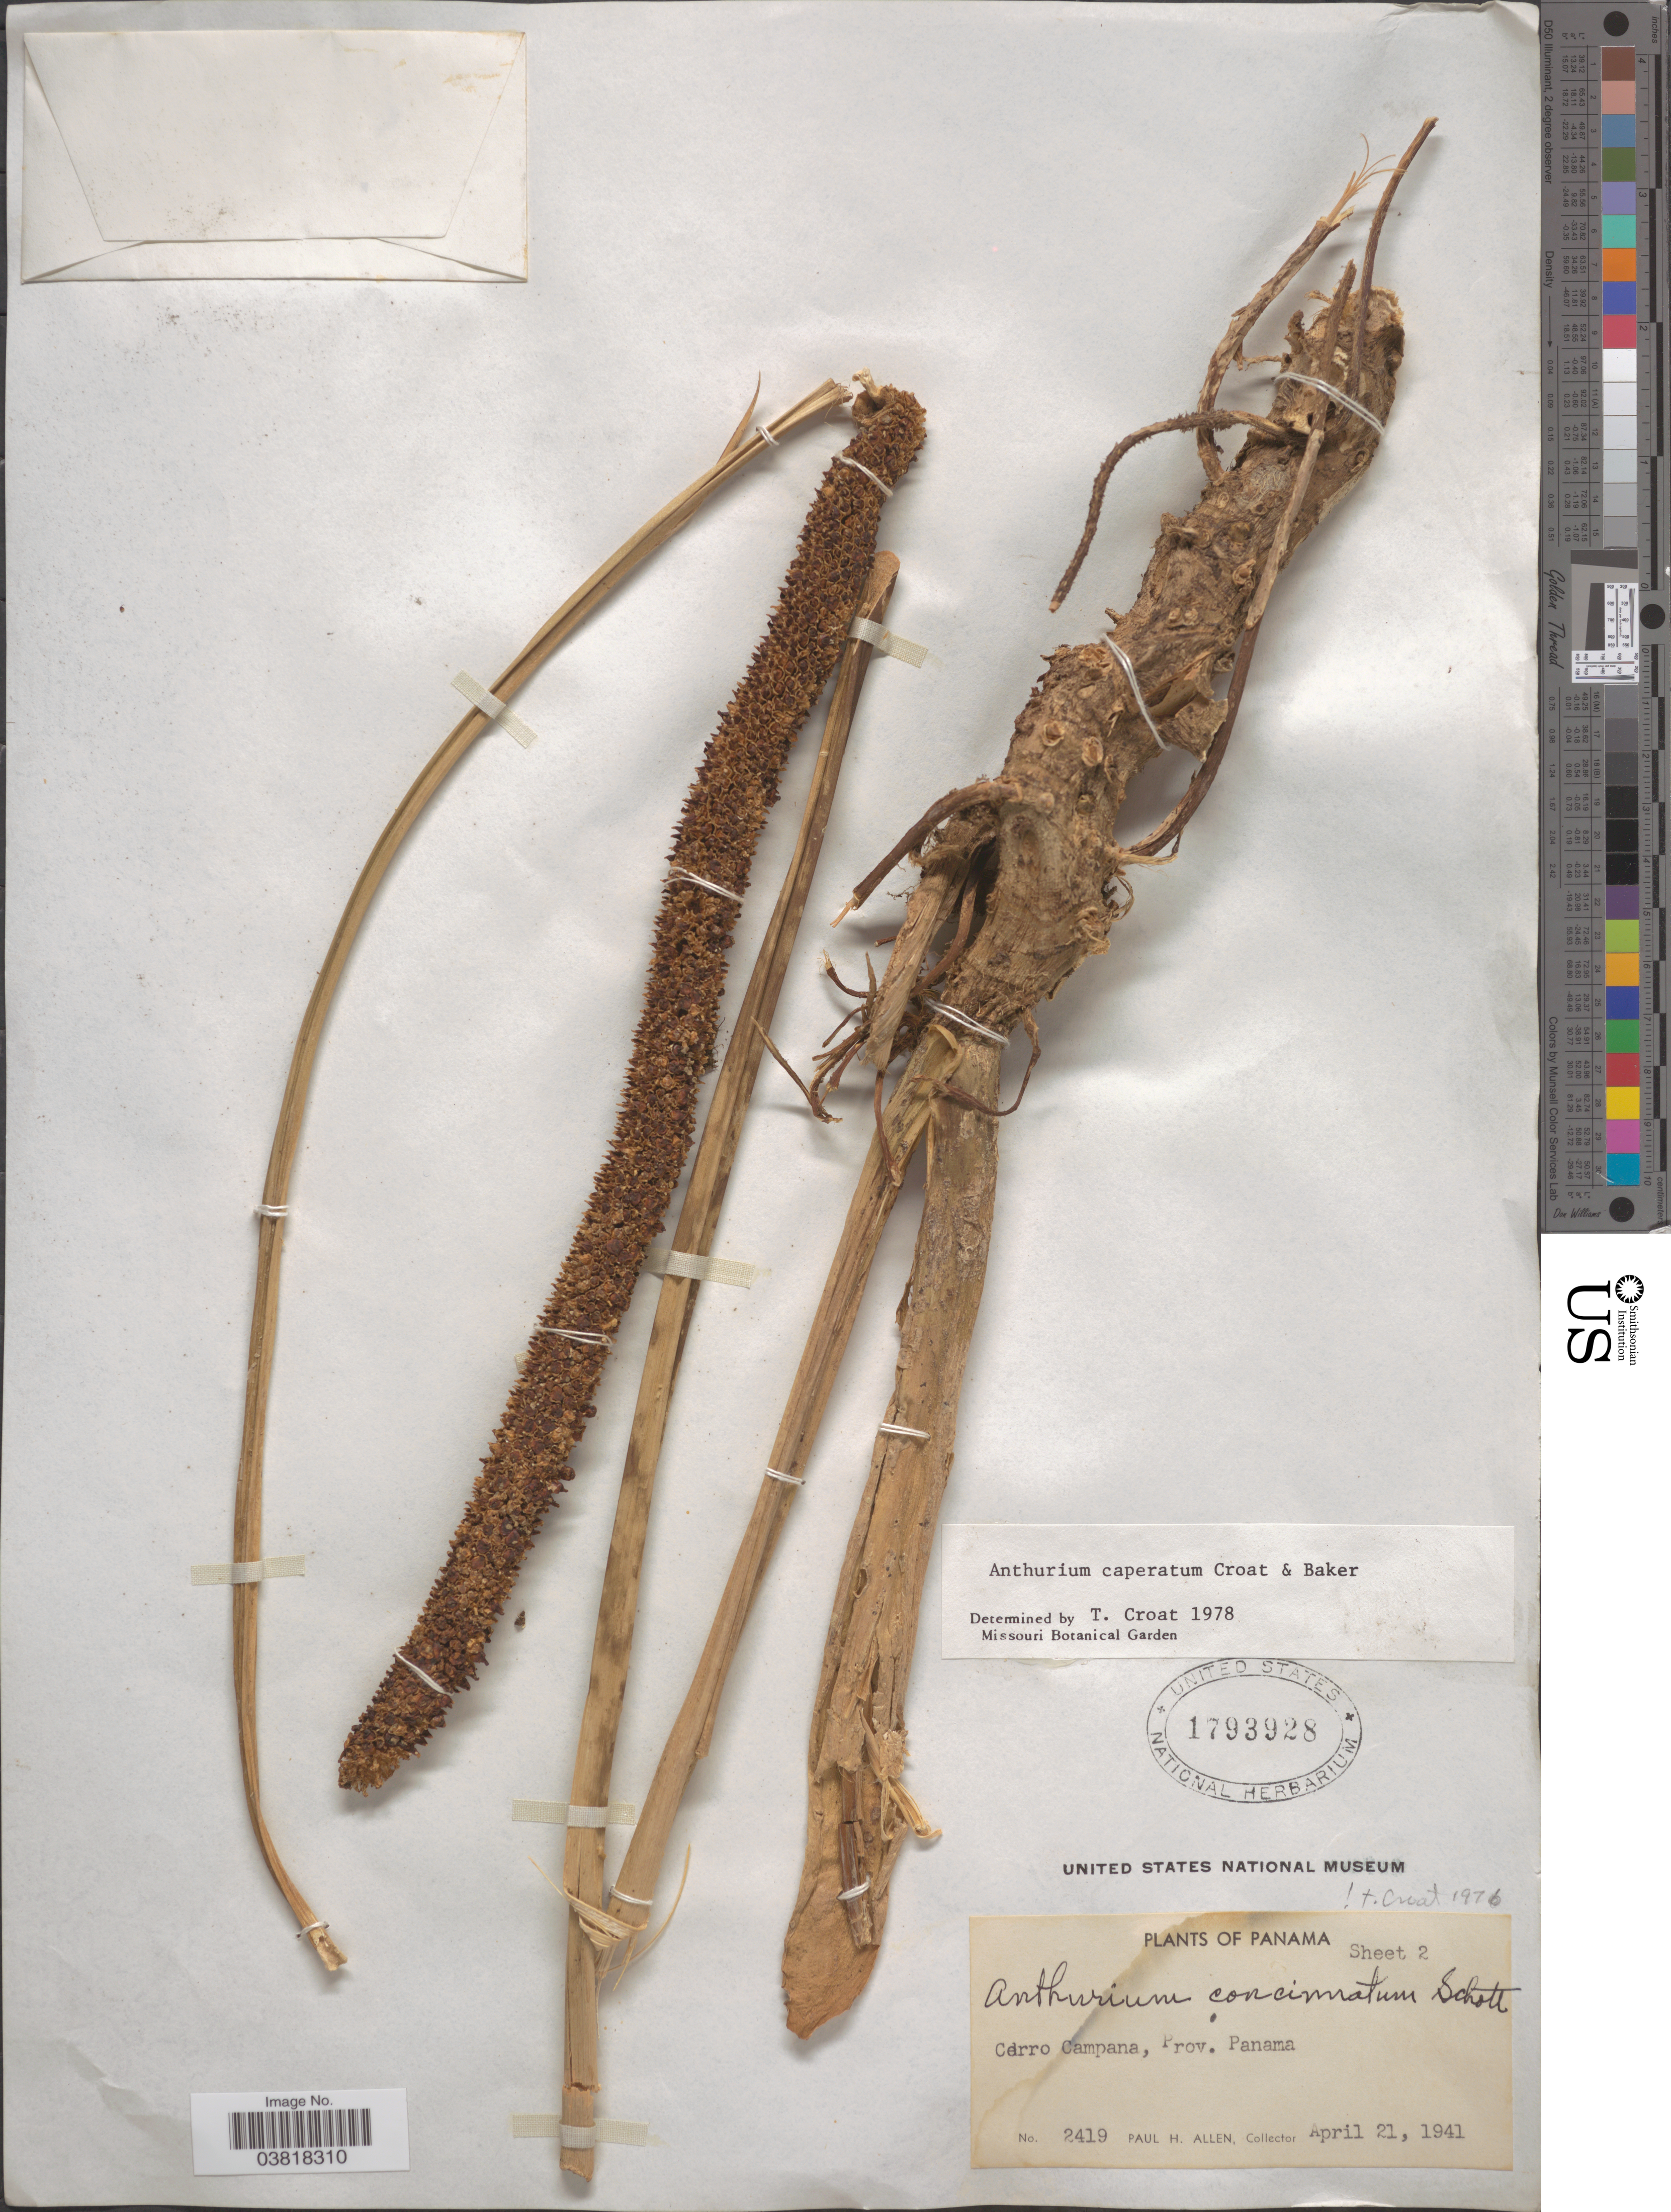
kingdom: Plantae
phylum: Tracheophyta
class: Liliopsida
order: Alismatales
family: Araceae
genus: Anthurium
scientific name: Anthurium caperatum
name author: Croat & R.A. Baker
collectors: P. H. Allen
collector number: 2419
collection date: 1941-04-21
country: Panama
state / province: Panamá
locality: Cerro Campana.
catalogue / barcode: US 1793928